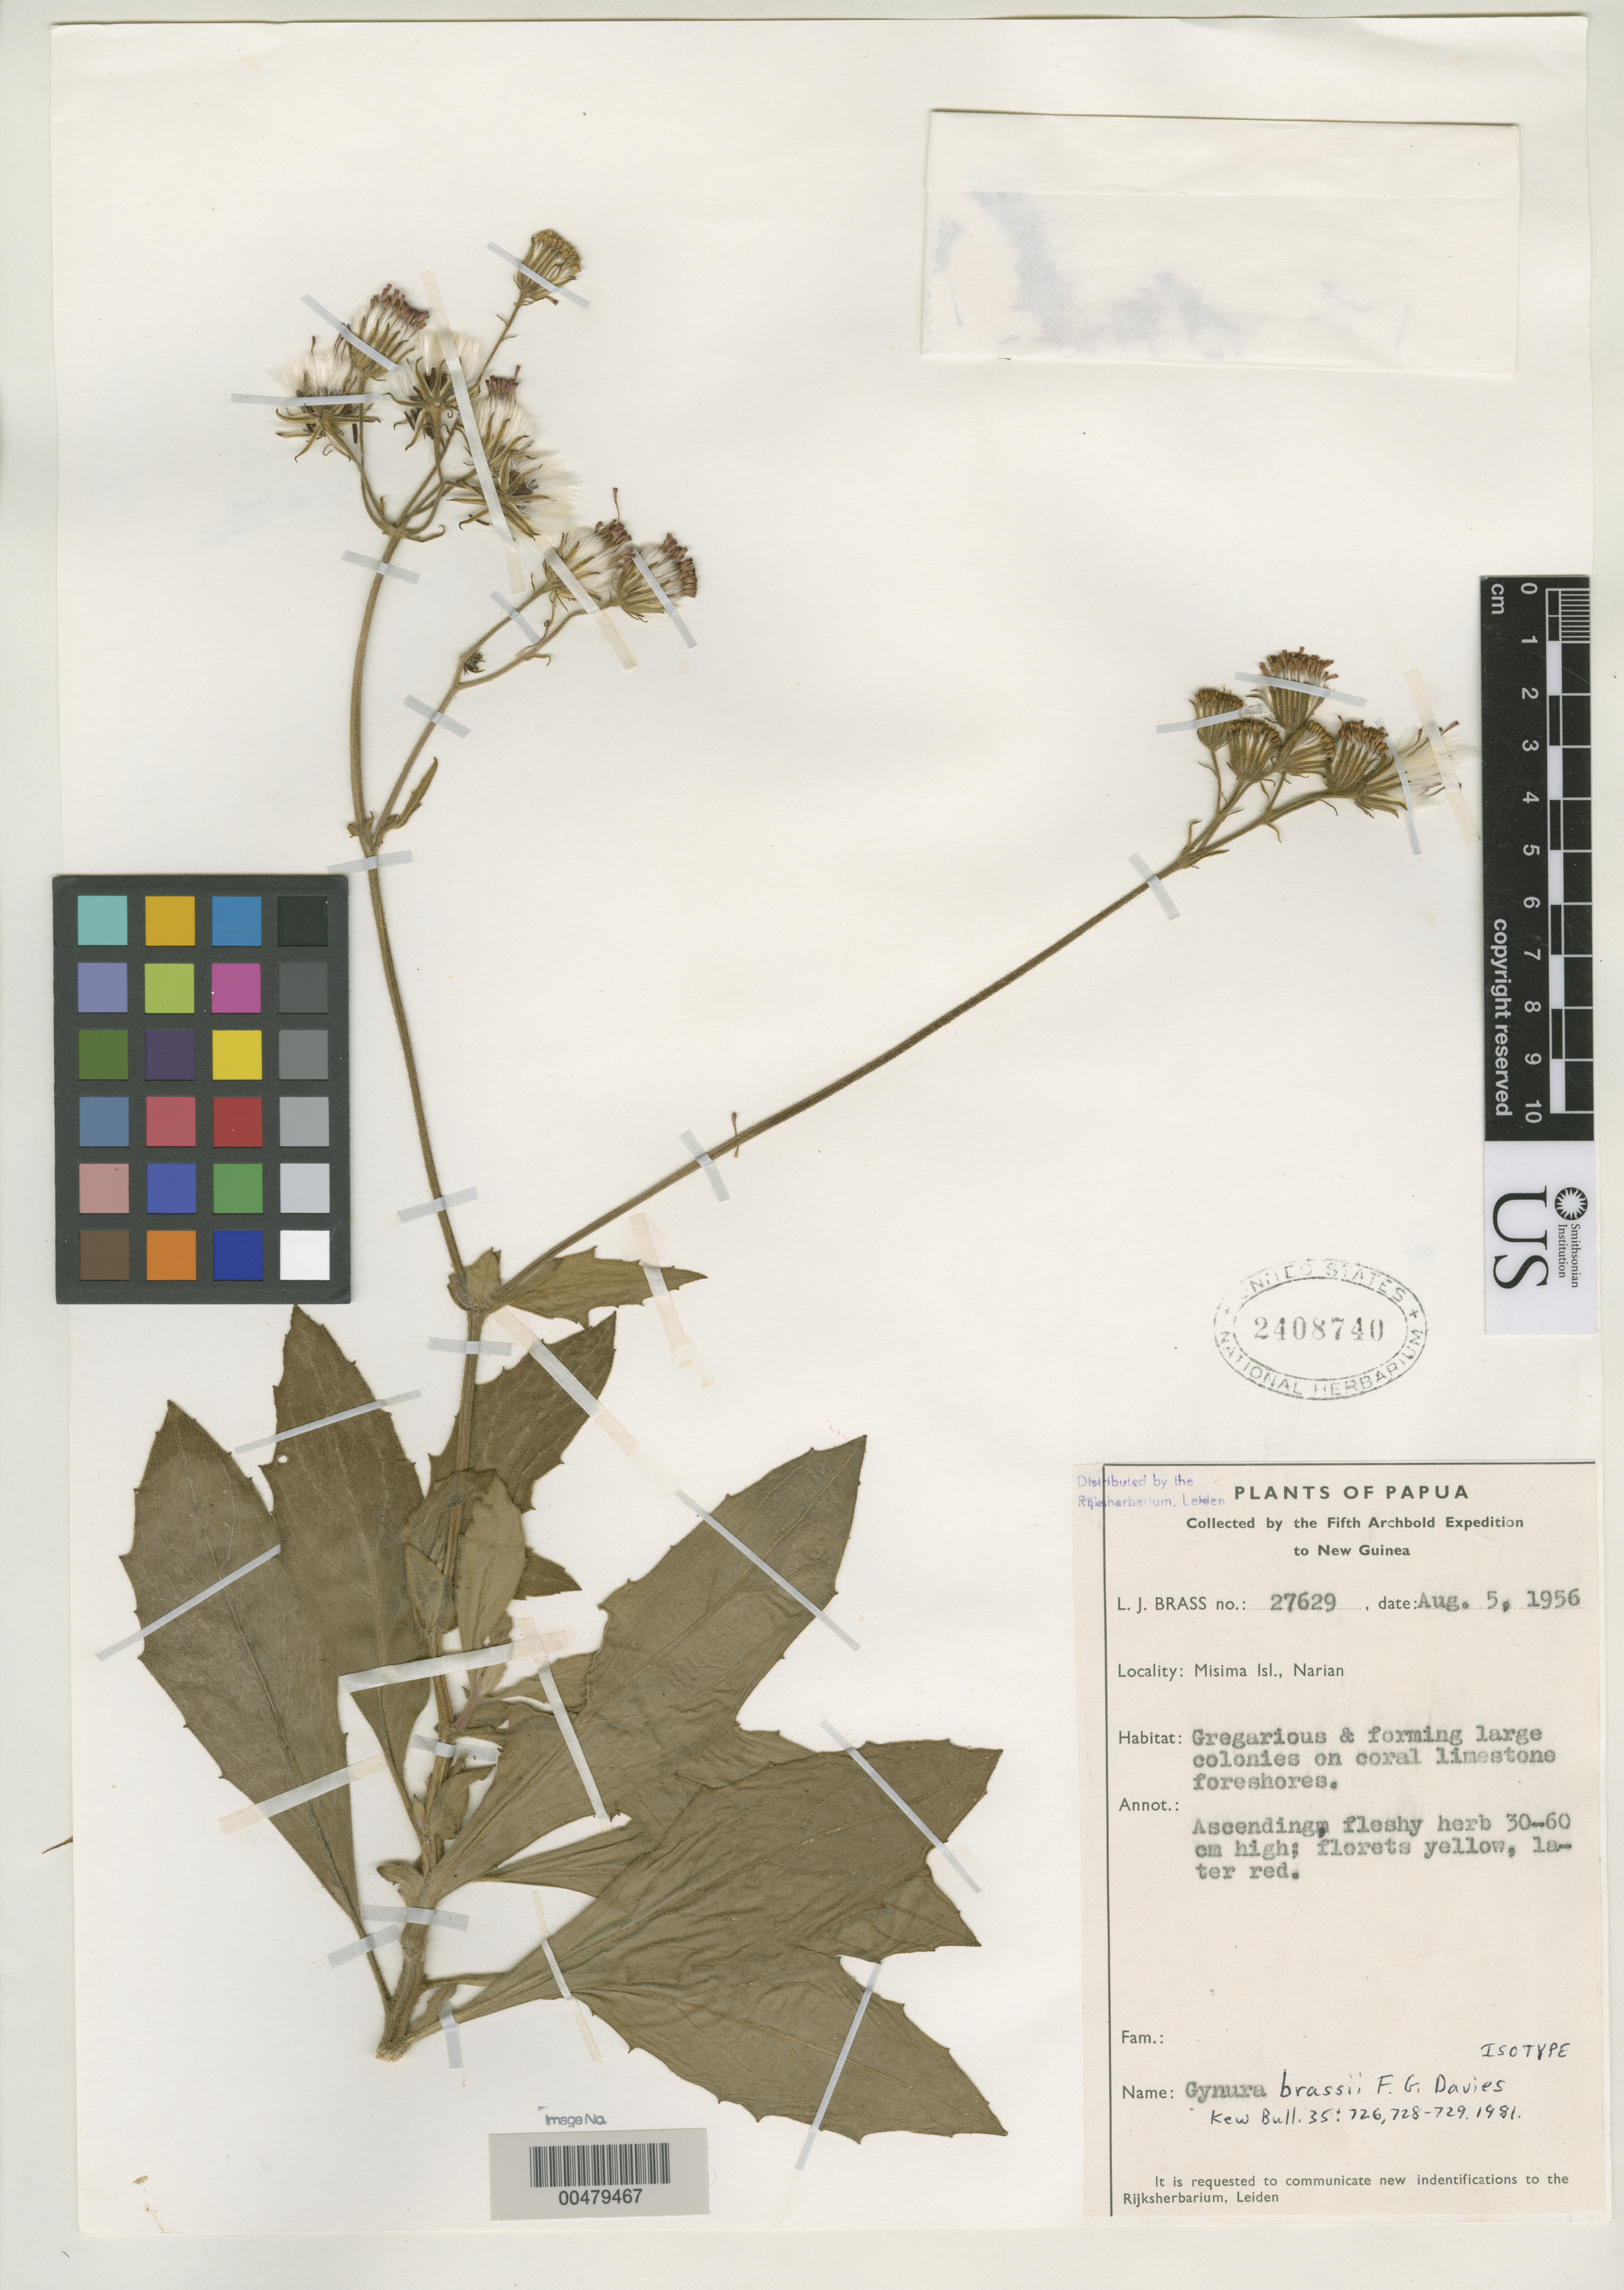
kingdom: Plantae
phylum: Tracheophyta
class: Magnoliopsida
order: Asterales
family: Asteraceae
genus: Gynura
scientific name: Gynura brassii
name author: F.G. Davies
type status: Isotype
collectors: L. J. Brass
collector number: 27629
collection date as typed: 05 Aug 1956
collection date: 1956-08-05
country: Papua New Guinea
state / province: Milne Bay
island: Misima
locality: Narlan. [Louisade Arch.]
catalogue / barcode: US 2408740